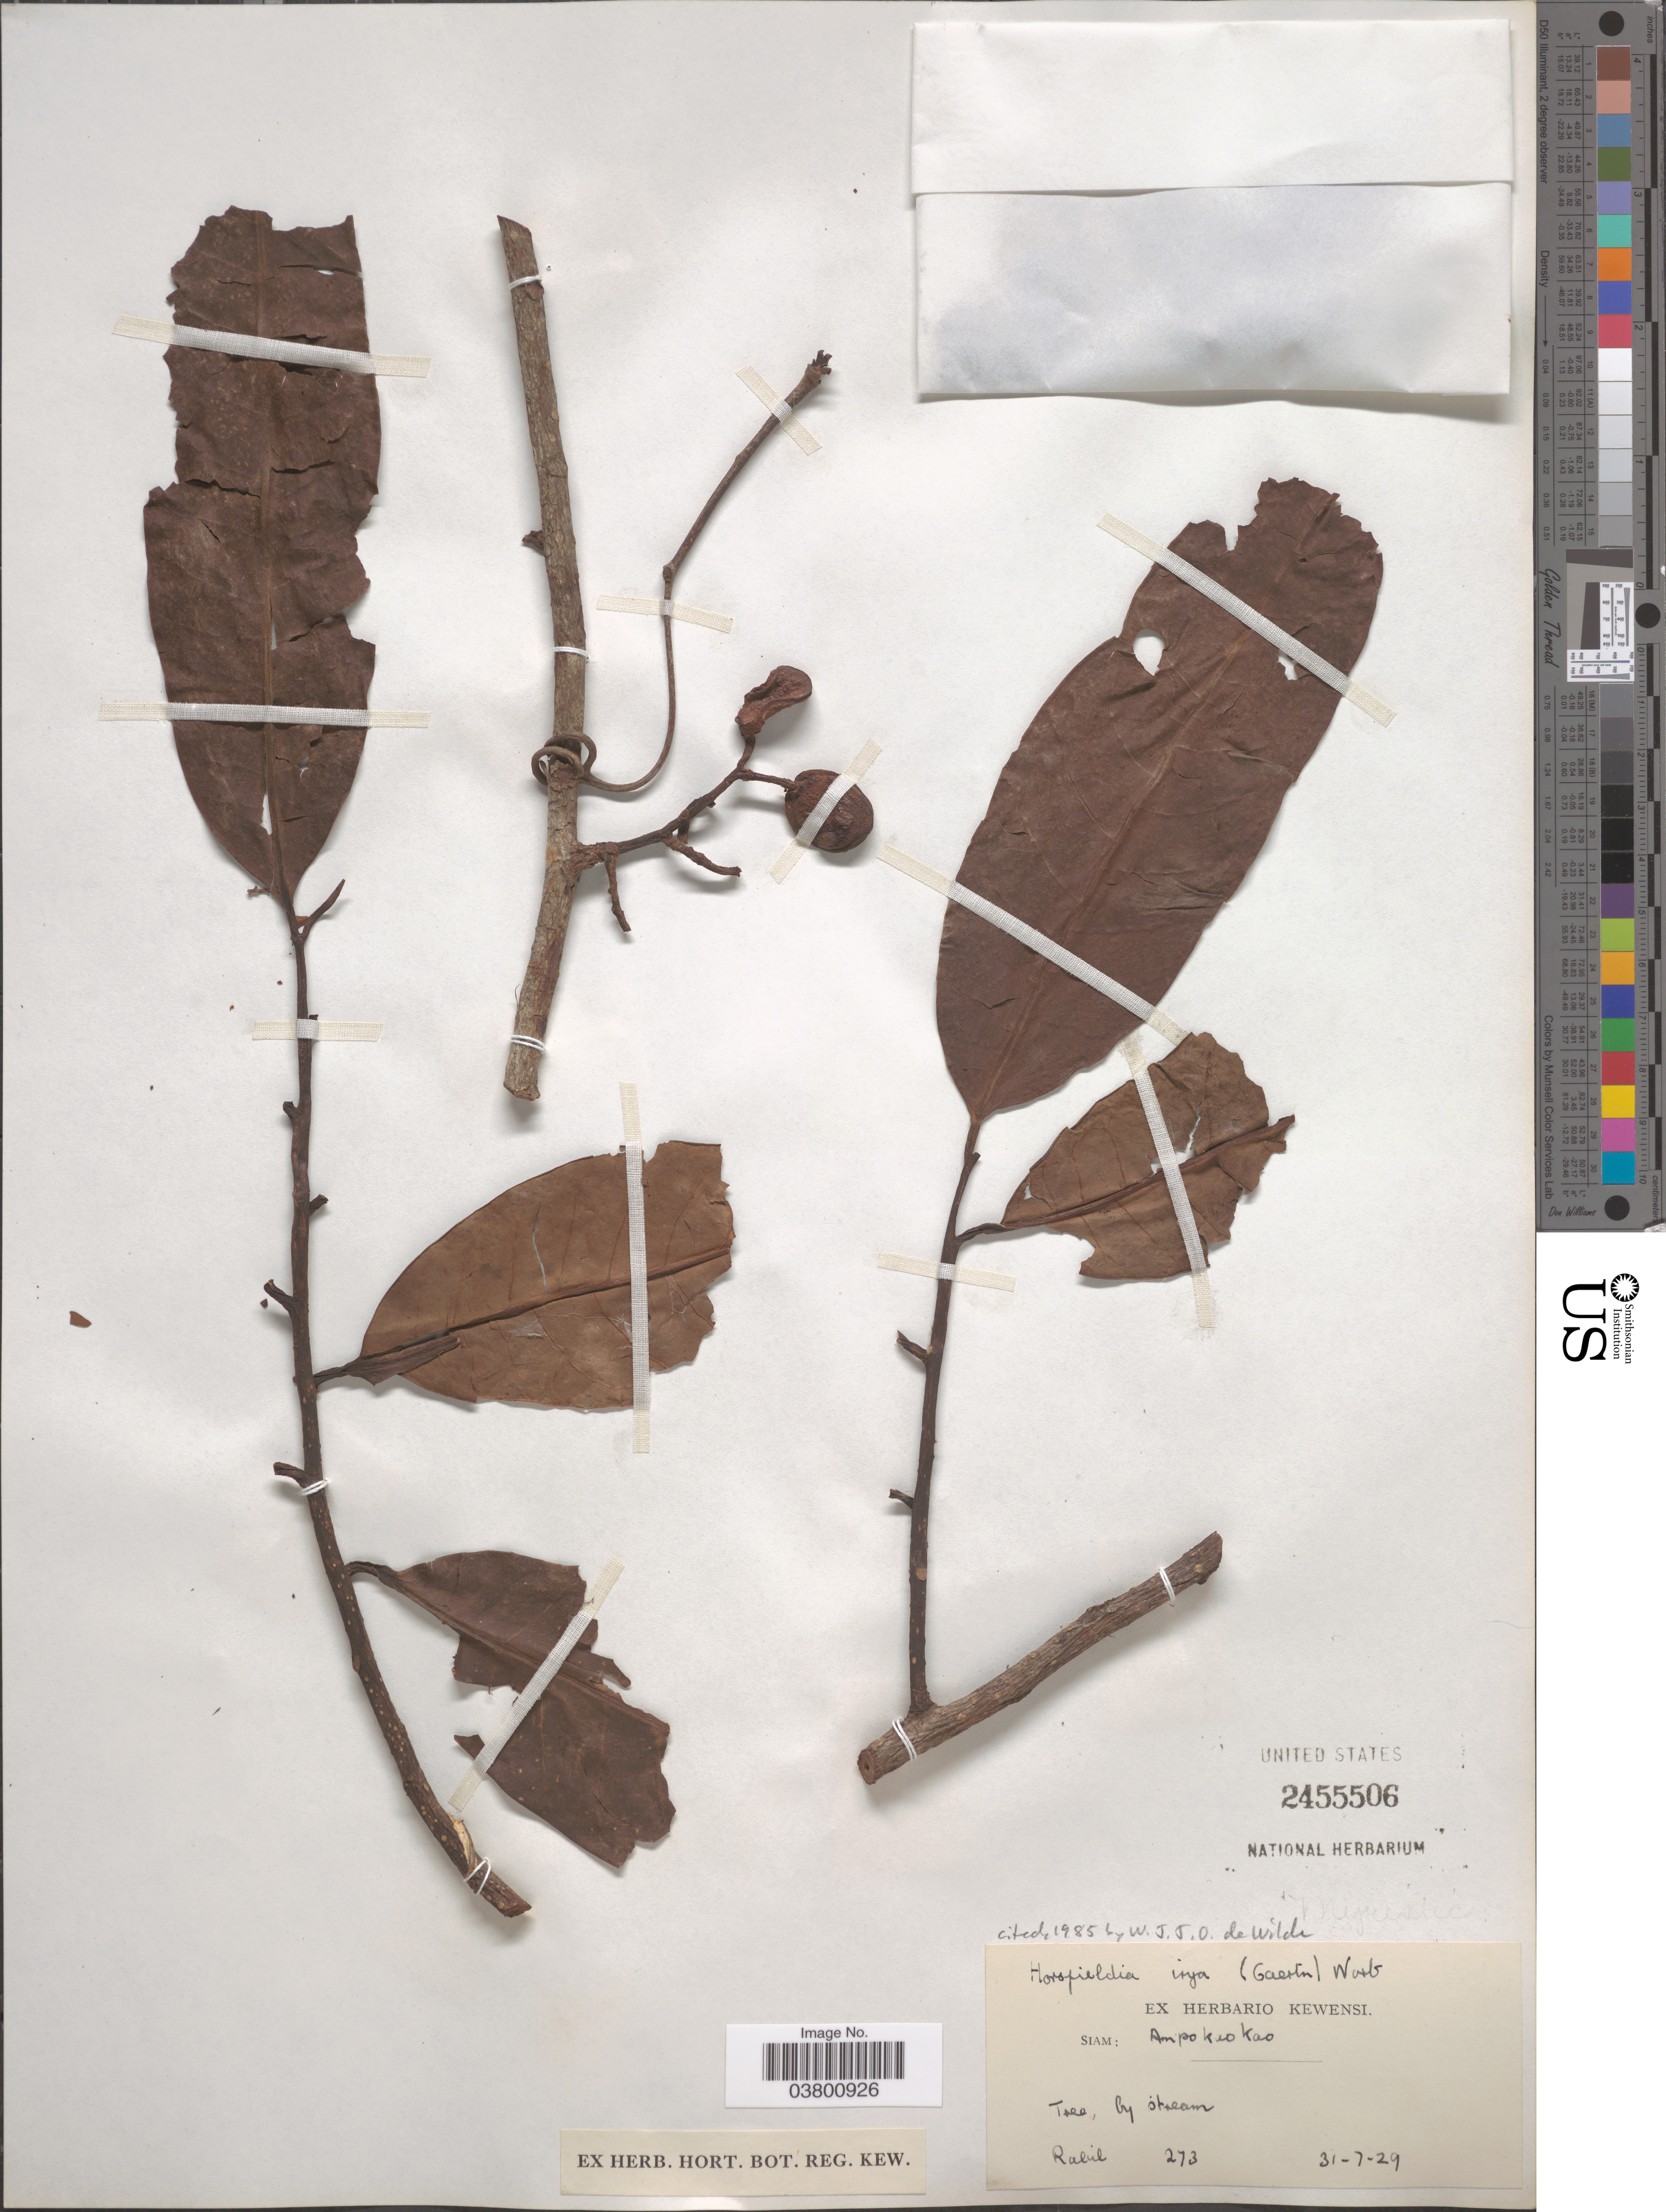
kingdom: Plantae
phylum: Tracheophyta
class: Magnoliopsida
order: Magnoliales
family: Myristicaceae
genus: Horsfieldia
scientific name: Horsfieldia irya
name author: (Gaertn.) Warb.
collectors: -. Rabil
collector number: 273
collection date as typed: Transcribed d/m/y: 31/7/29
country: Thailand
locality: Siam: Ampo kao Kao.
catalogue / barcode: US 2455506